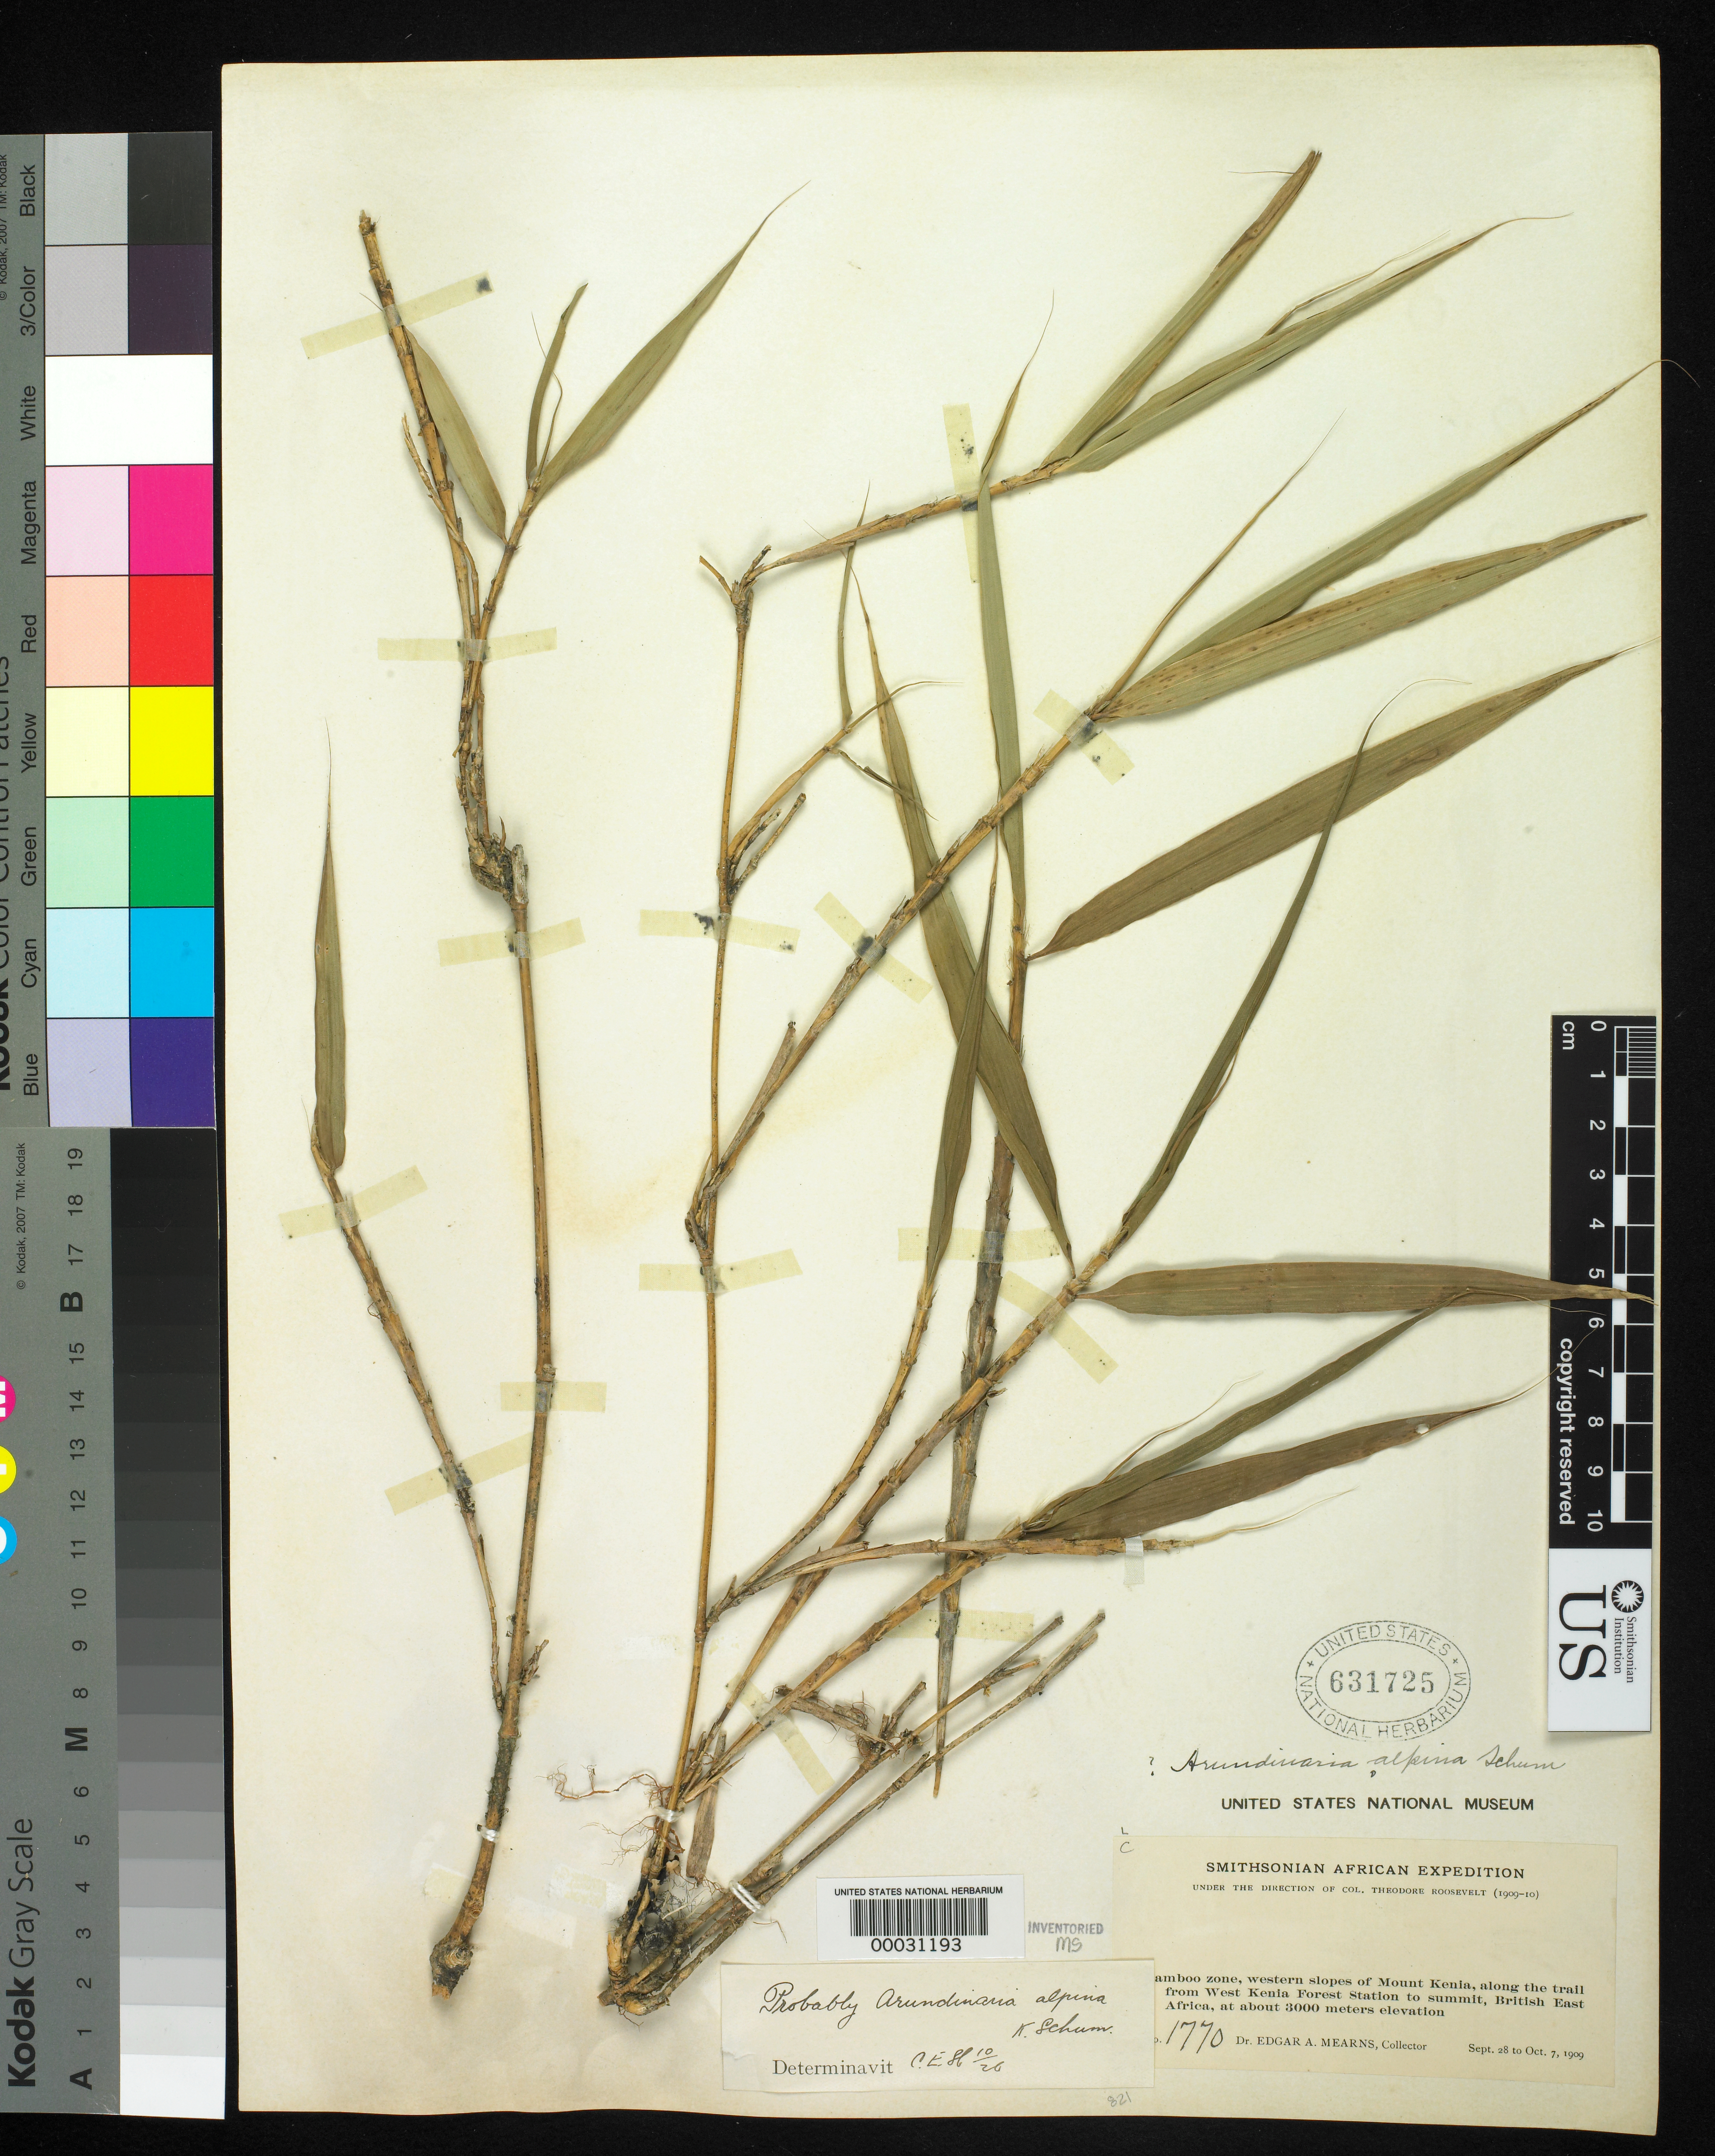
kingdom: Plantae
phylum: Tracheophyta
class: Liliopsida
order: Poales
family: Poaceae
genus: Oldeania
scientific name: Oldeania alpina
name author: (K. Schum.) Stapleton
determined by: Poaceae Reorganization Project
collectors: E. A. Mearns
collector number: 1770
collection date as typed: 28 Sep 1909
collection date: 1909-09-28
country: Kenya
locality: Mt. kenya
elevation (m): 3000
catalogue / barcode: US 631725